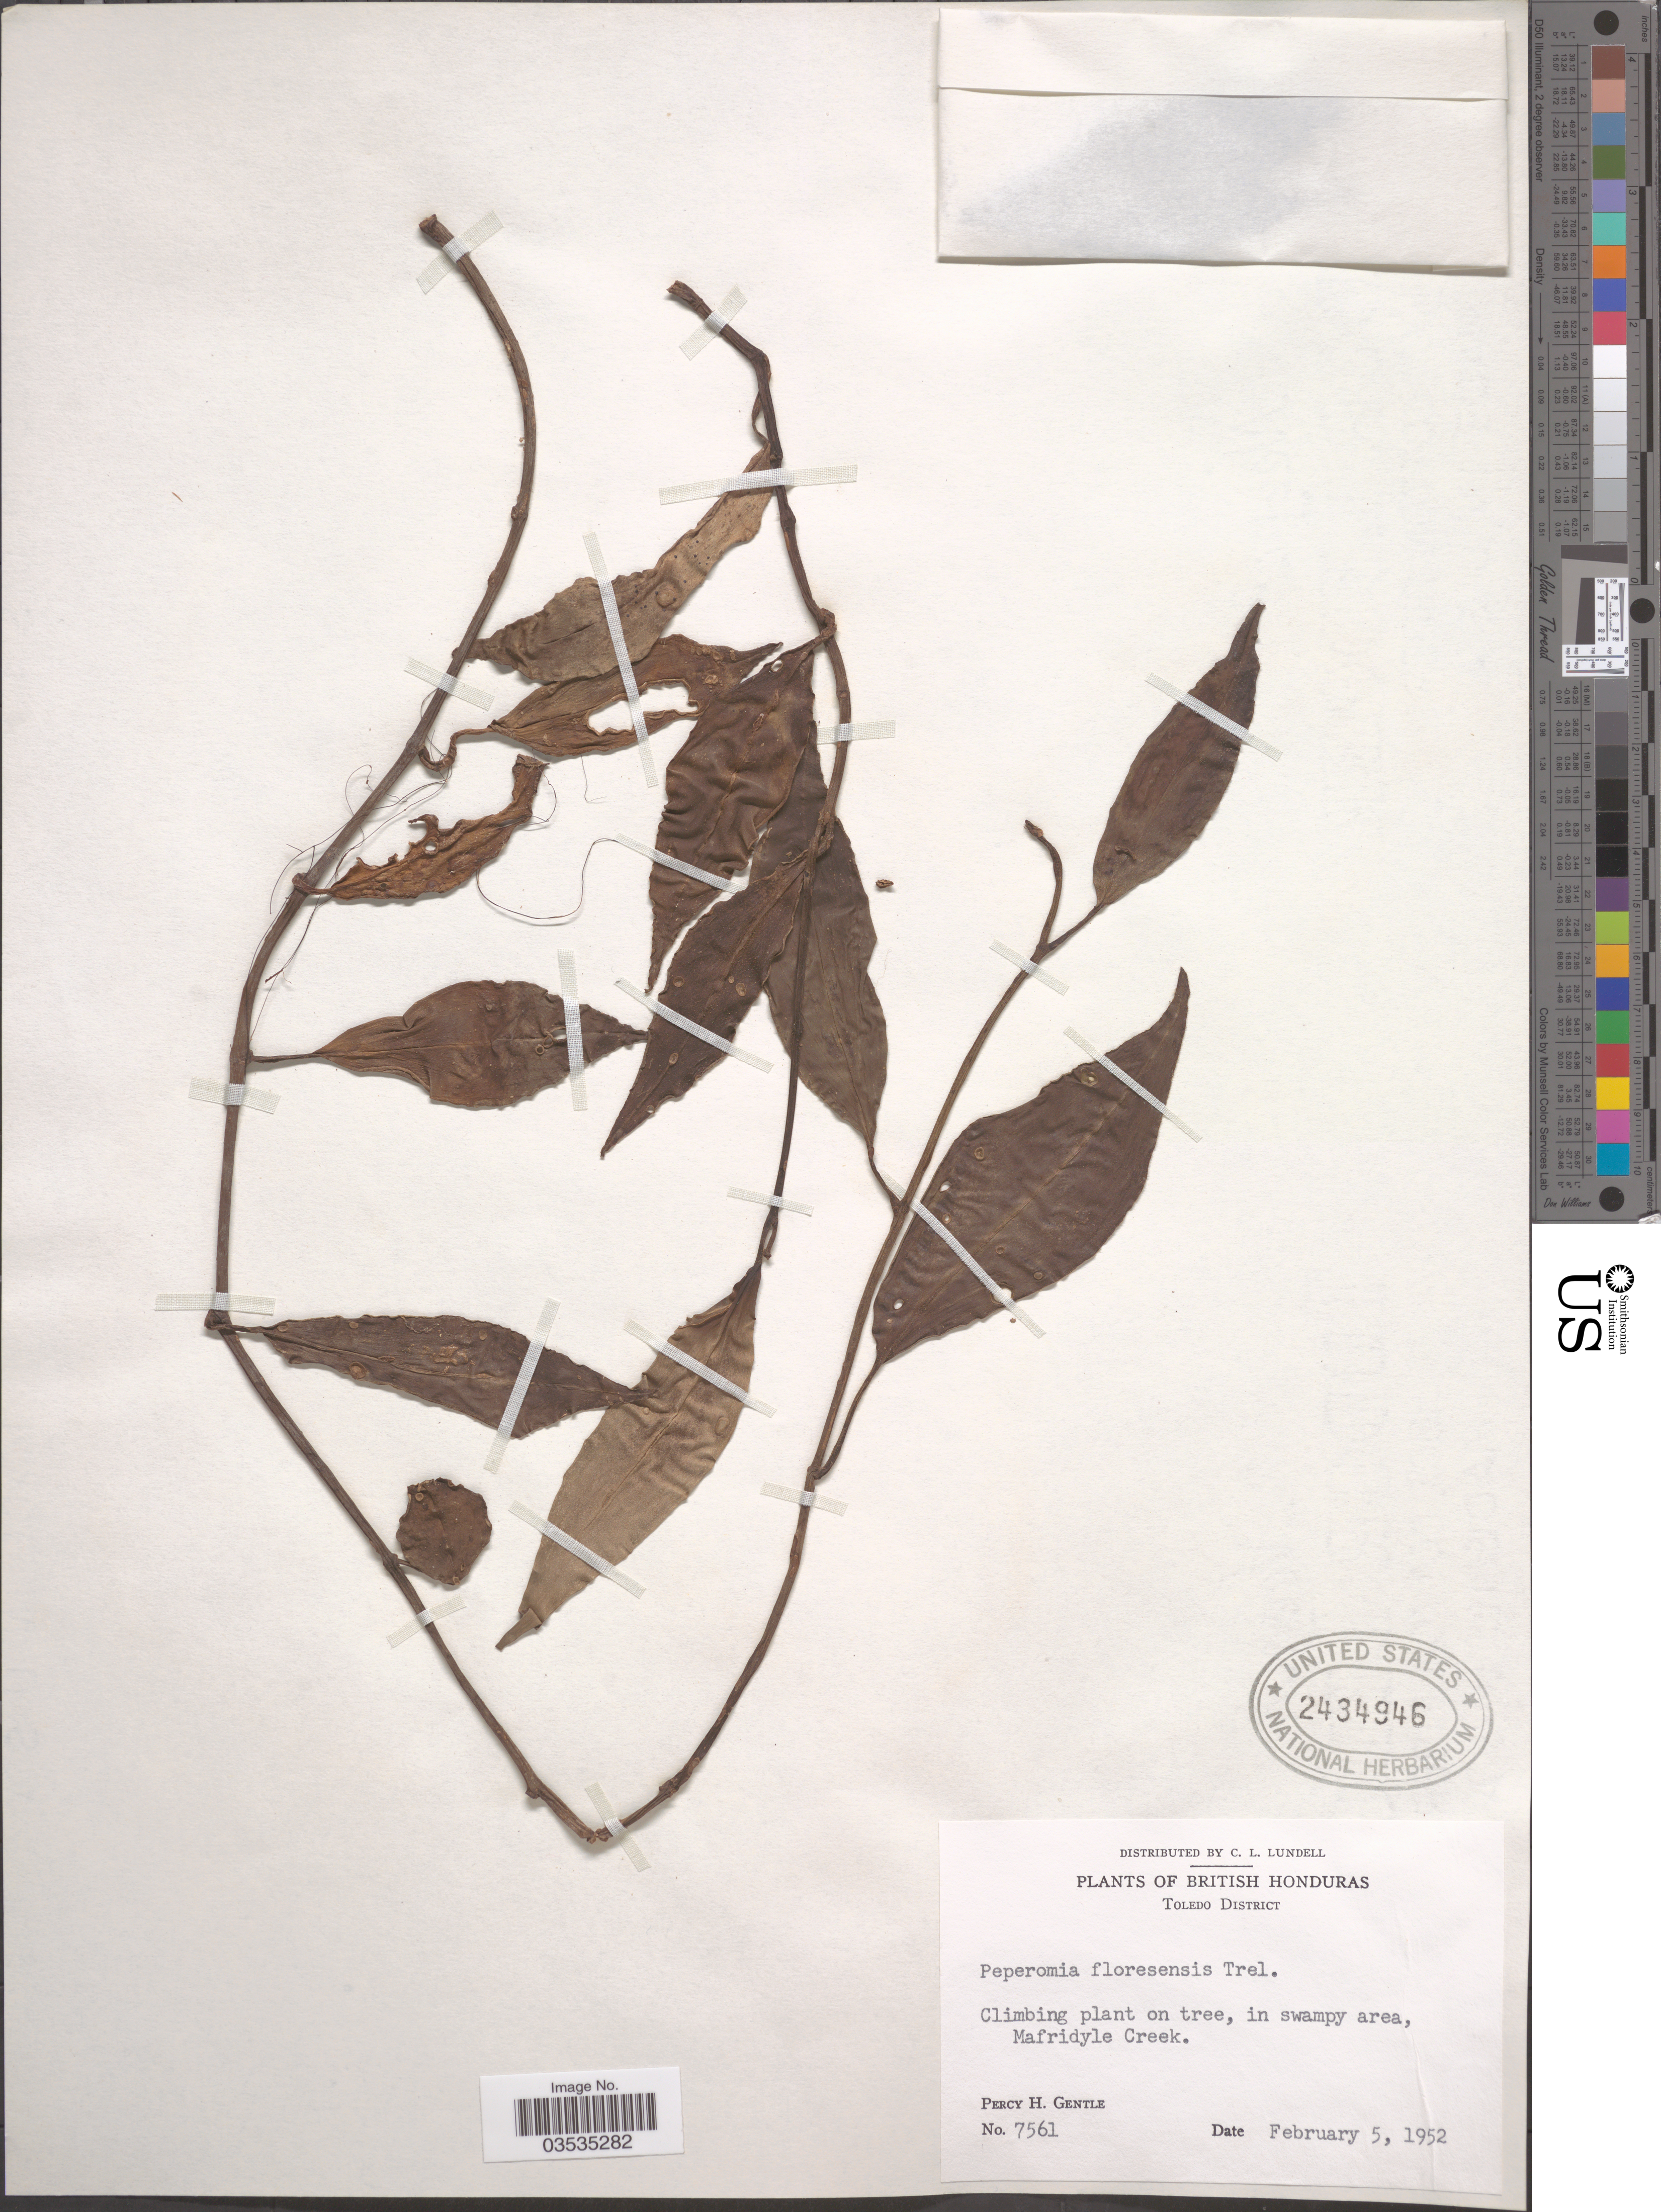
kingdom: Plantae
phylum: Tracheophyta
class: Magnoliopsida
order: Piperales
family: Piperaceae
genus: Peperomia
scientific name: Peperomia floresensis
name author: Trel.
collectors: P. H. Gentle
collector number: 7561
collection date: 1952-02-05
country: Belize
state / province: Toledo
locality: British Honduras. Mafridyle Creek.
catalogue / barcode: US 2434946